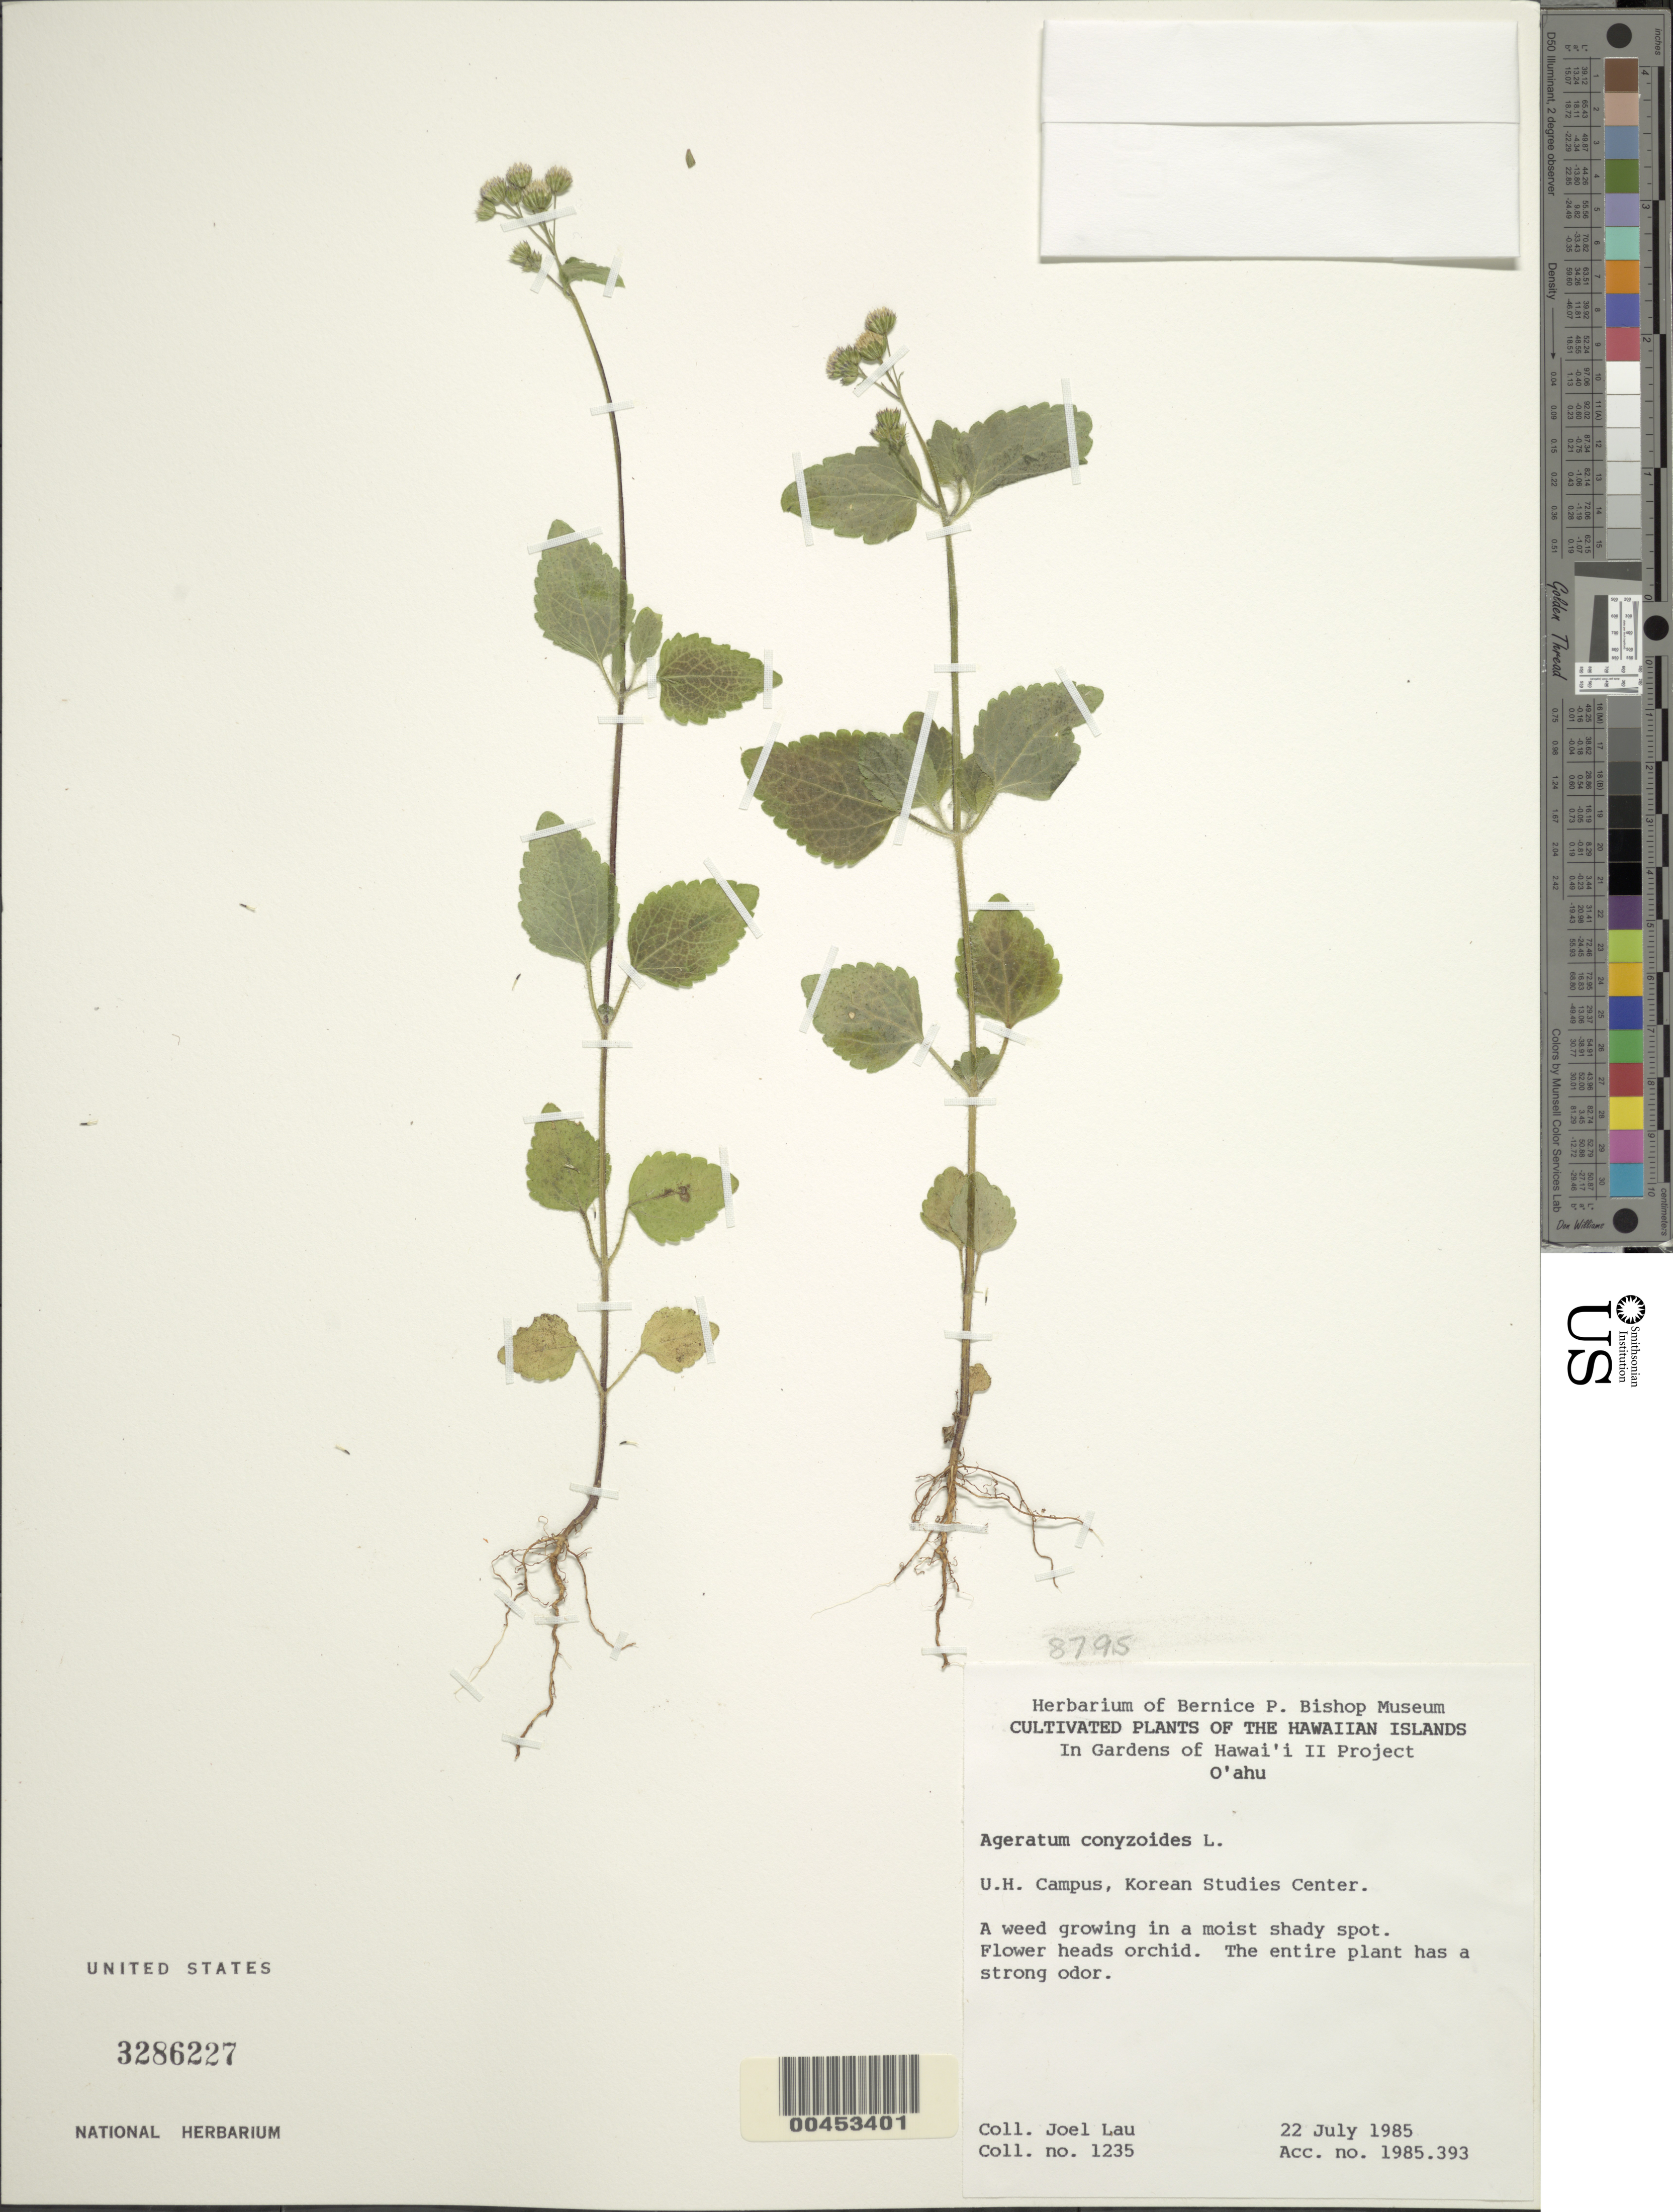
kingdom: Plantae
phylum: Tracheophyta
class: Magnoliopsida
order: Asterales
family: Asteraceae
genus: Ageratum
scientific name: Ageratum conyzoides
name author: L.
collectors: J. Lau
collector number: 1235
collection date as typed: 22 Jul 1985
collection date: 1985-07-22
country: United States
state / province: Hawaii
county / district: Honolulu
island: Oahu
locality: U.H. Campus, Korean Studies Center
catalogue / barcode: US 3286227